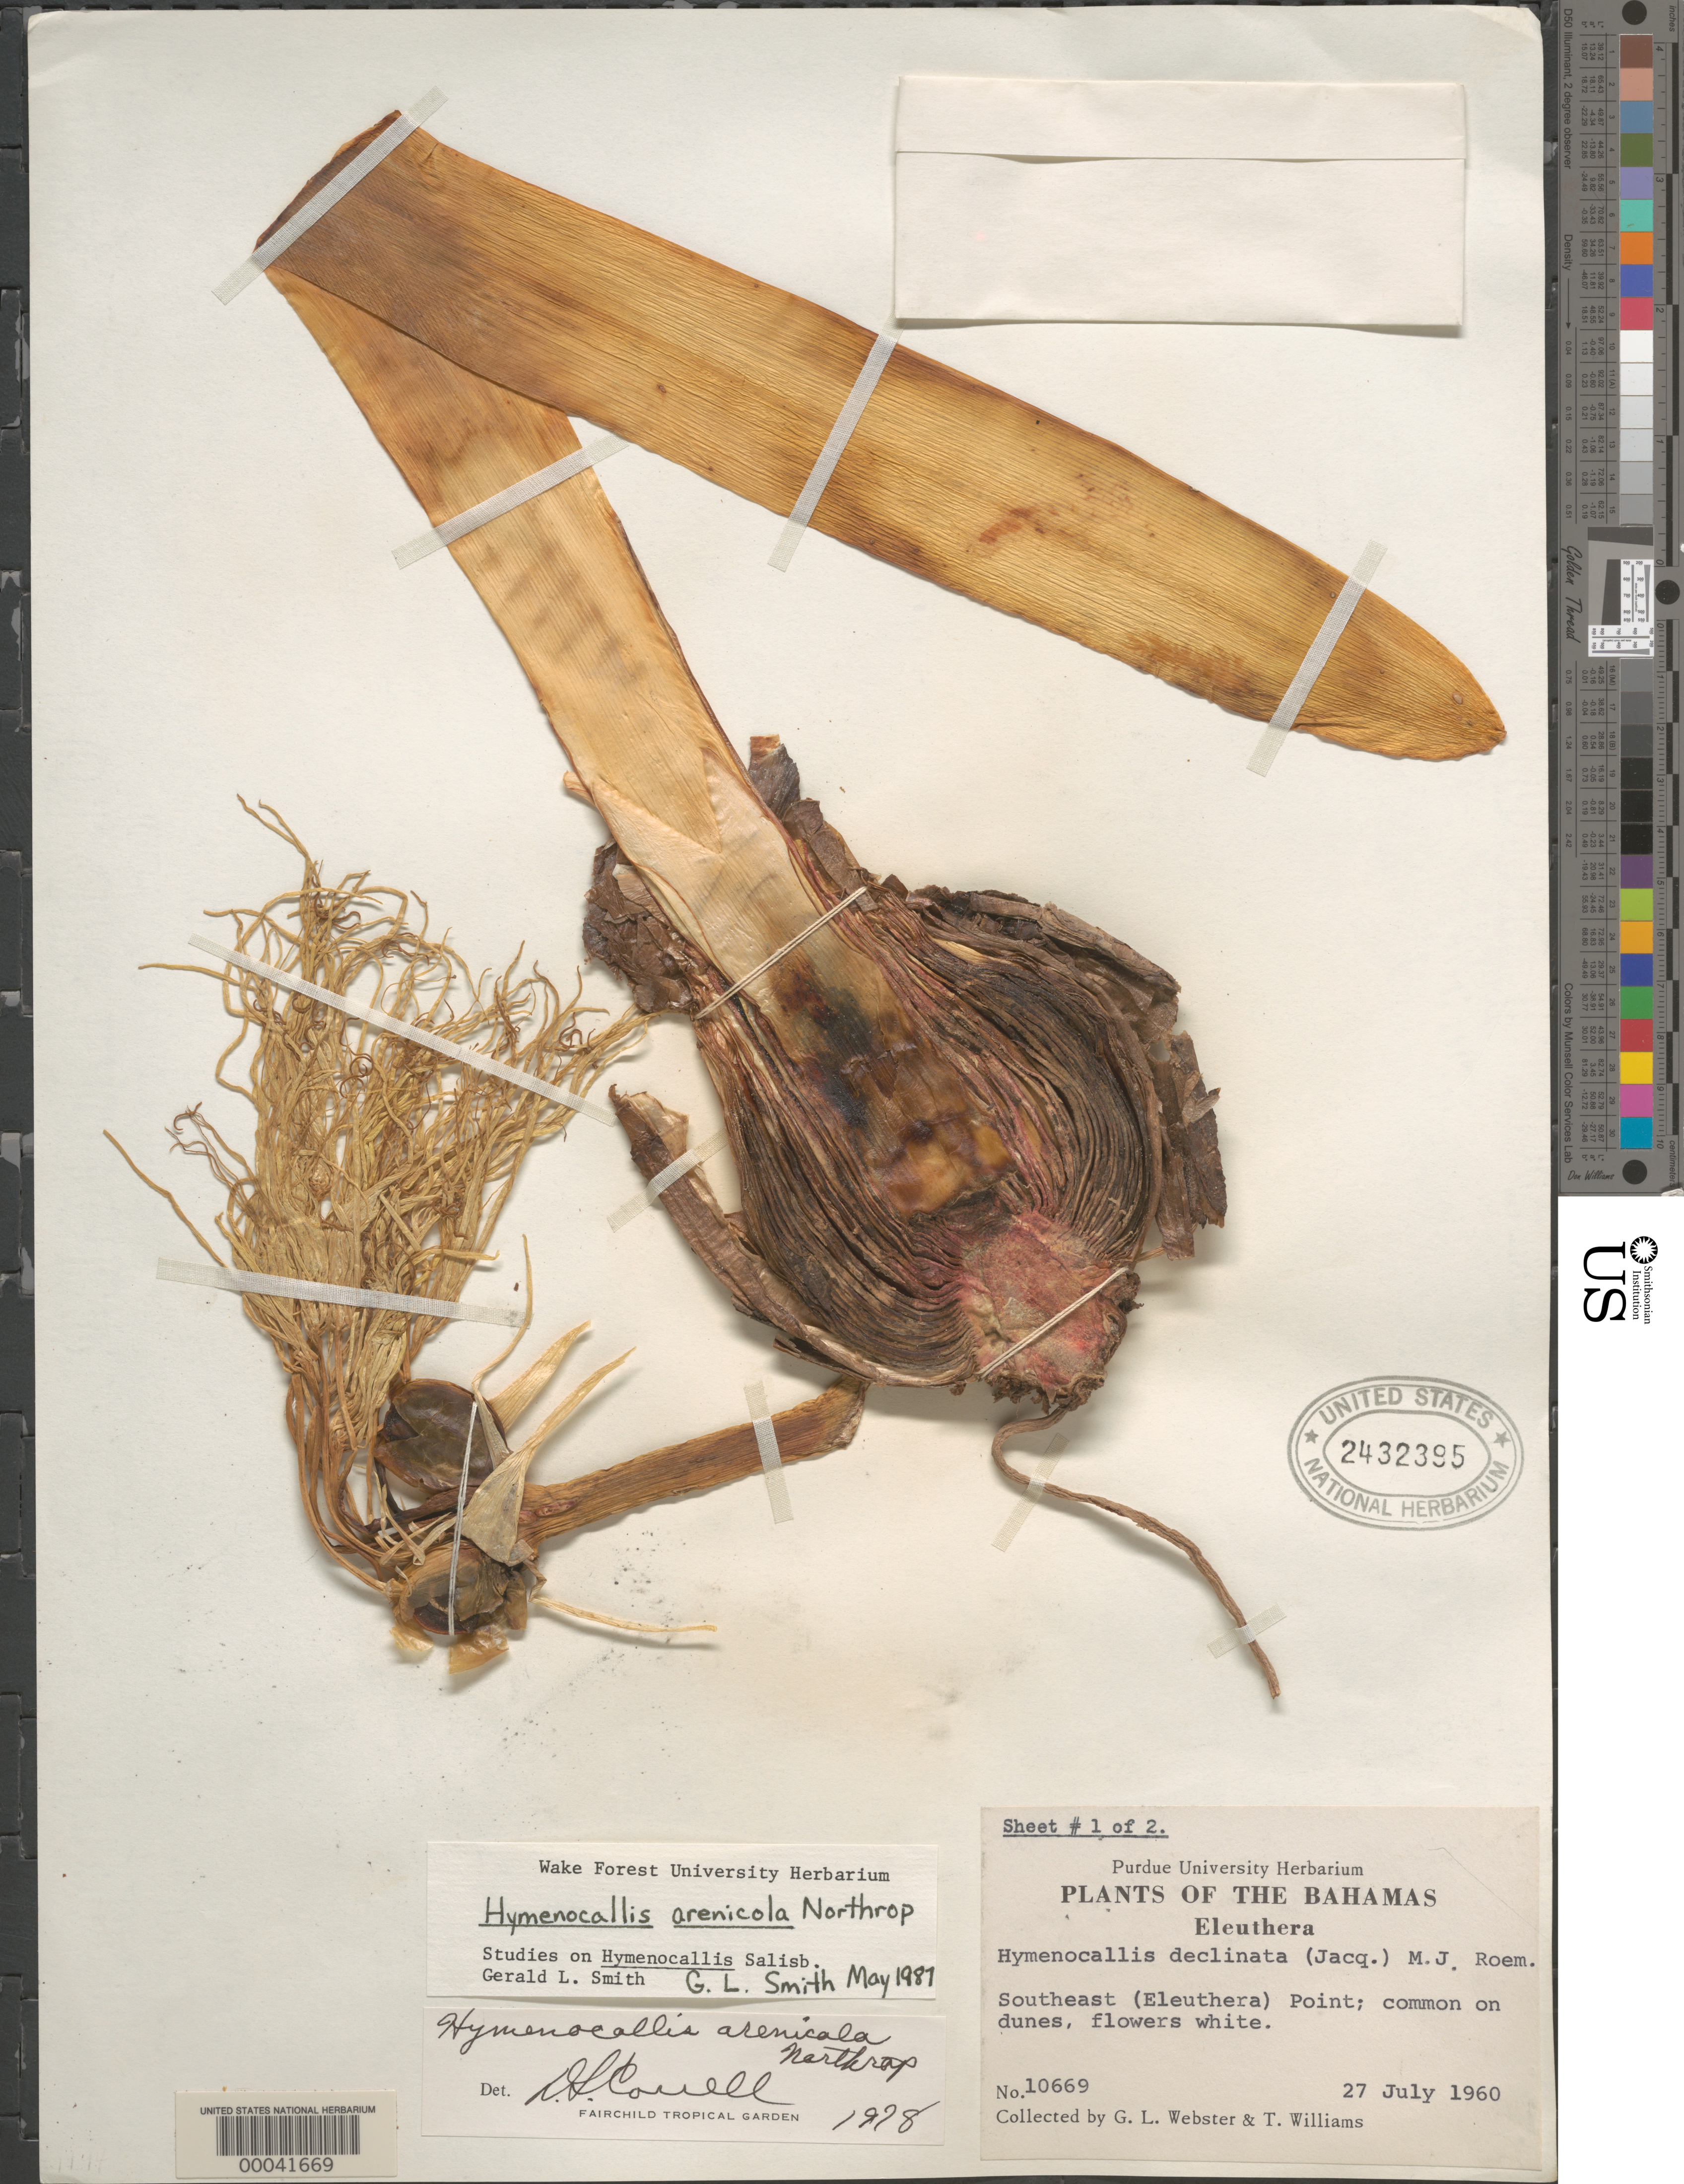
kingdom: Plantae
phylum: Tracheophyta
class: Liliopsida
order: Asparagales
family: Amaryllidaceae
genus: Hymenocallis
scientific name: Hymenocallis arenicola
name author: Northr.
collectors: G. L. Webster & T. Williams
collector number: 10669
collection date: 1960-07-27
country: Bahamas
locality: Eleuthera. Southeast (Eleuthera) Point.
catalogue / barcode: US 2432395